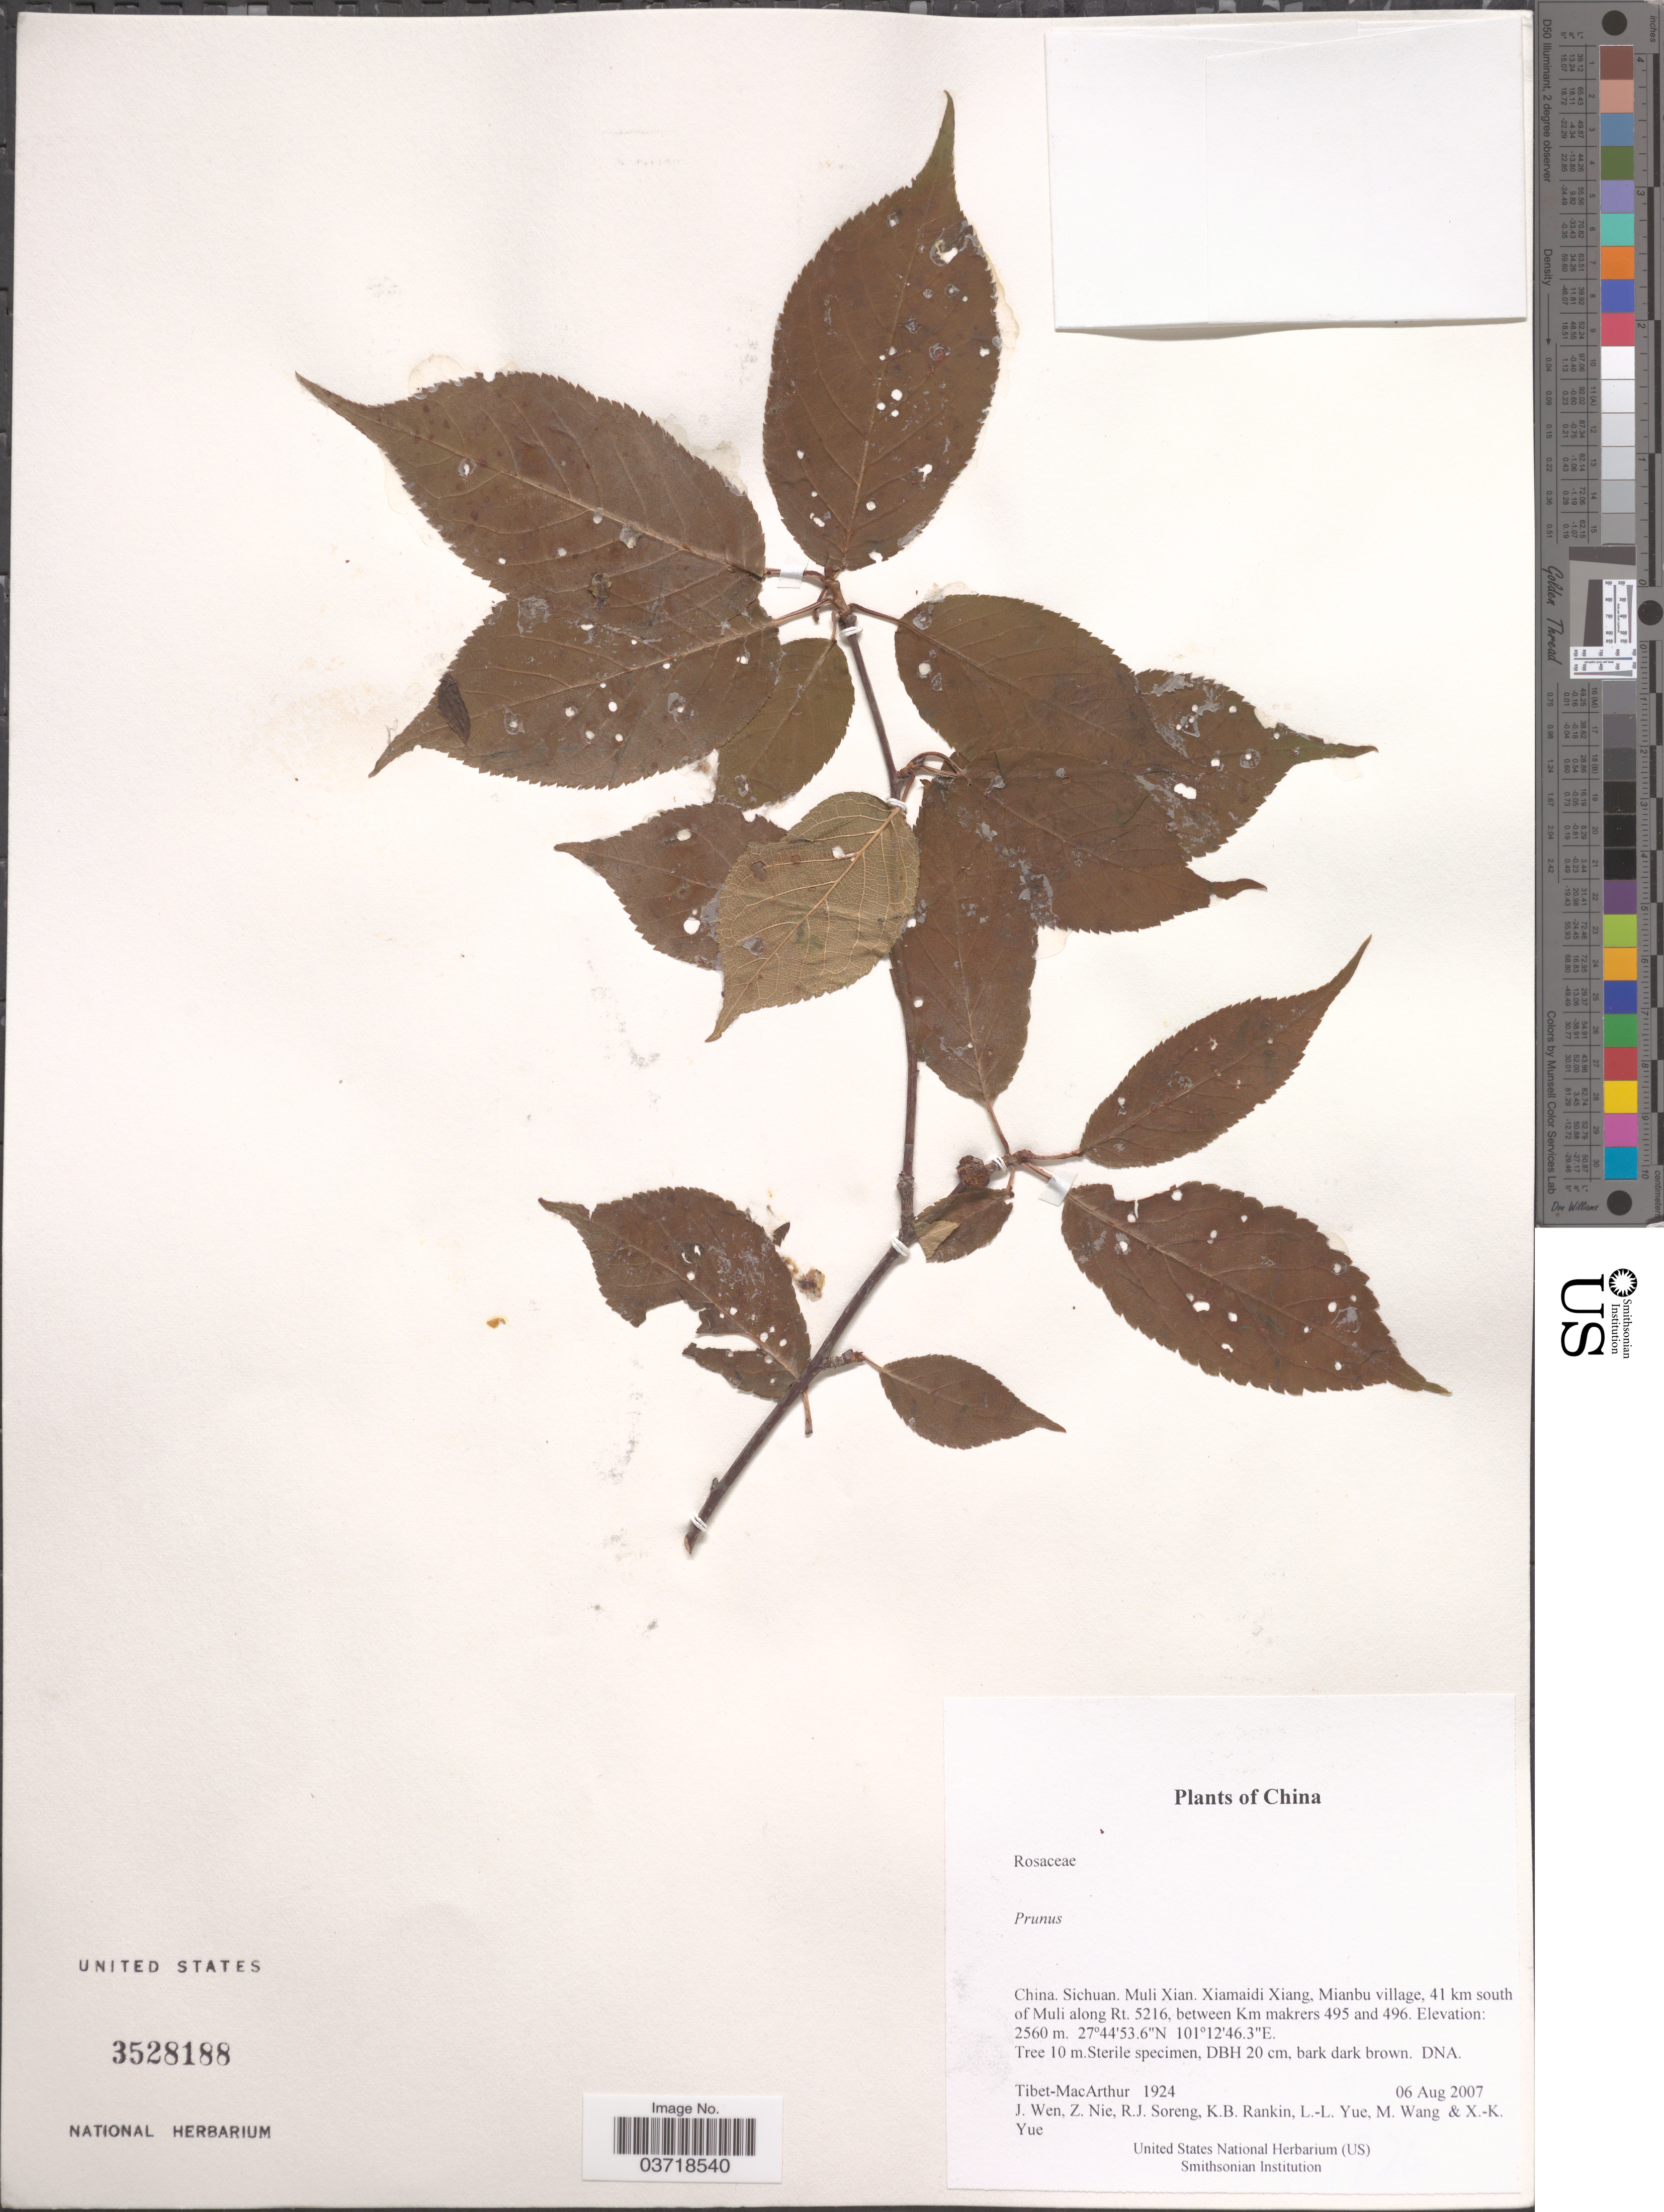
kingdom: Plantae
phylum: Tracheophyta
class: Magnoliopsida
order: Rosales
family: Rosaceae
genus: Prunus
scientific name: Prunus sp.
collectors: Tibet-MacArthur, J. Wen, Z. Nie, R. J. Soreng & et al.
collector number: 1924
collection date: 2007-08-06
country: China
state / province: Sichuan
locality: Muli Xian. Xiamaidi Xiang, Mianbu village, 41 km south of Muli along Rt. 5216, between Km makrers 495 and 496.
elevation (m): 2560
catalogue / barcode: US 3528188